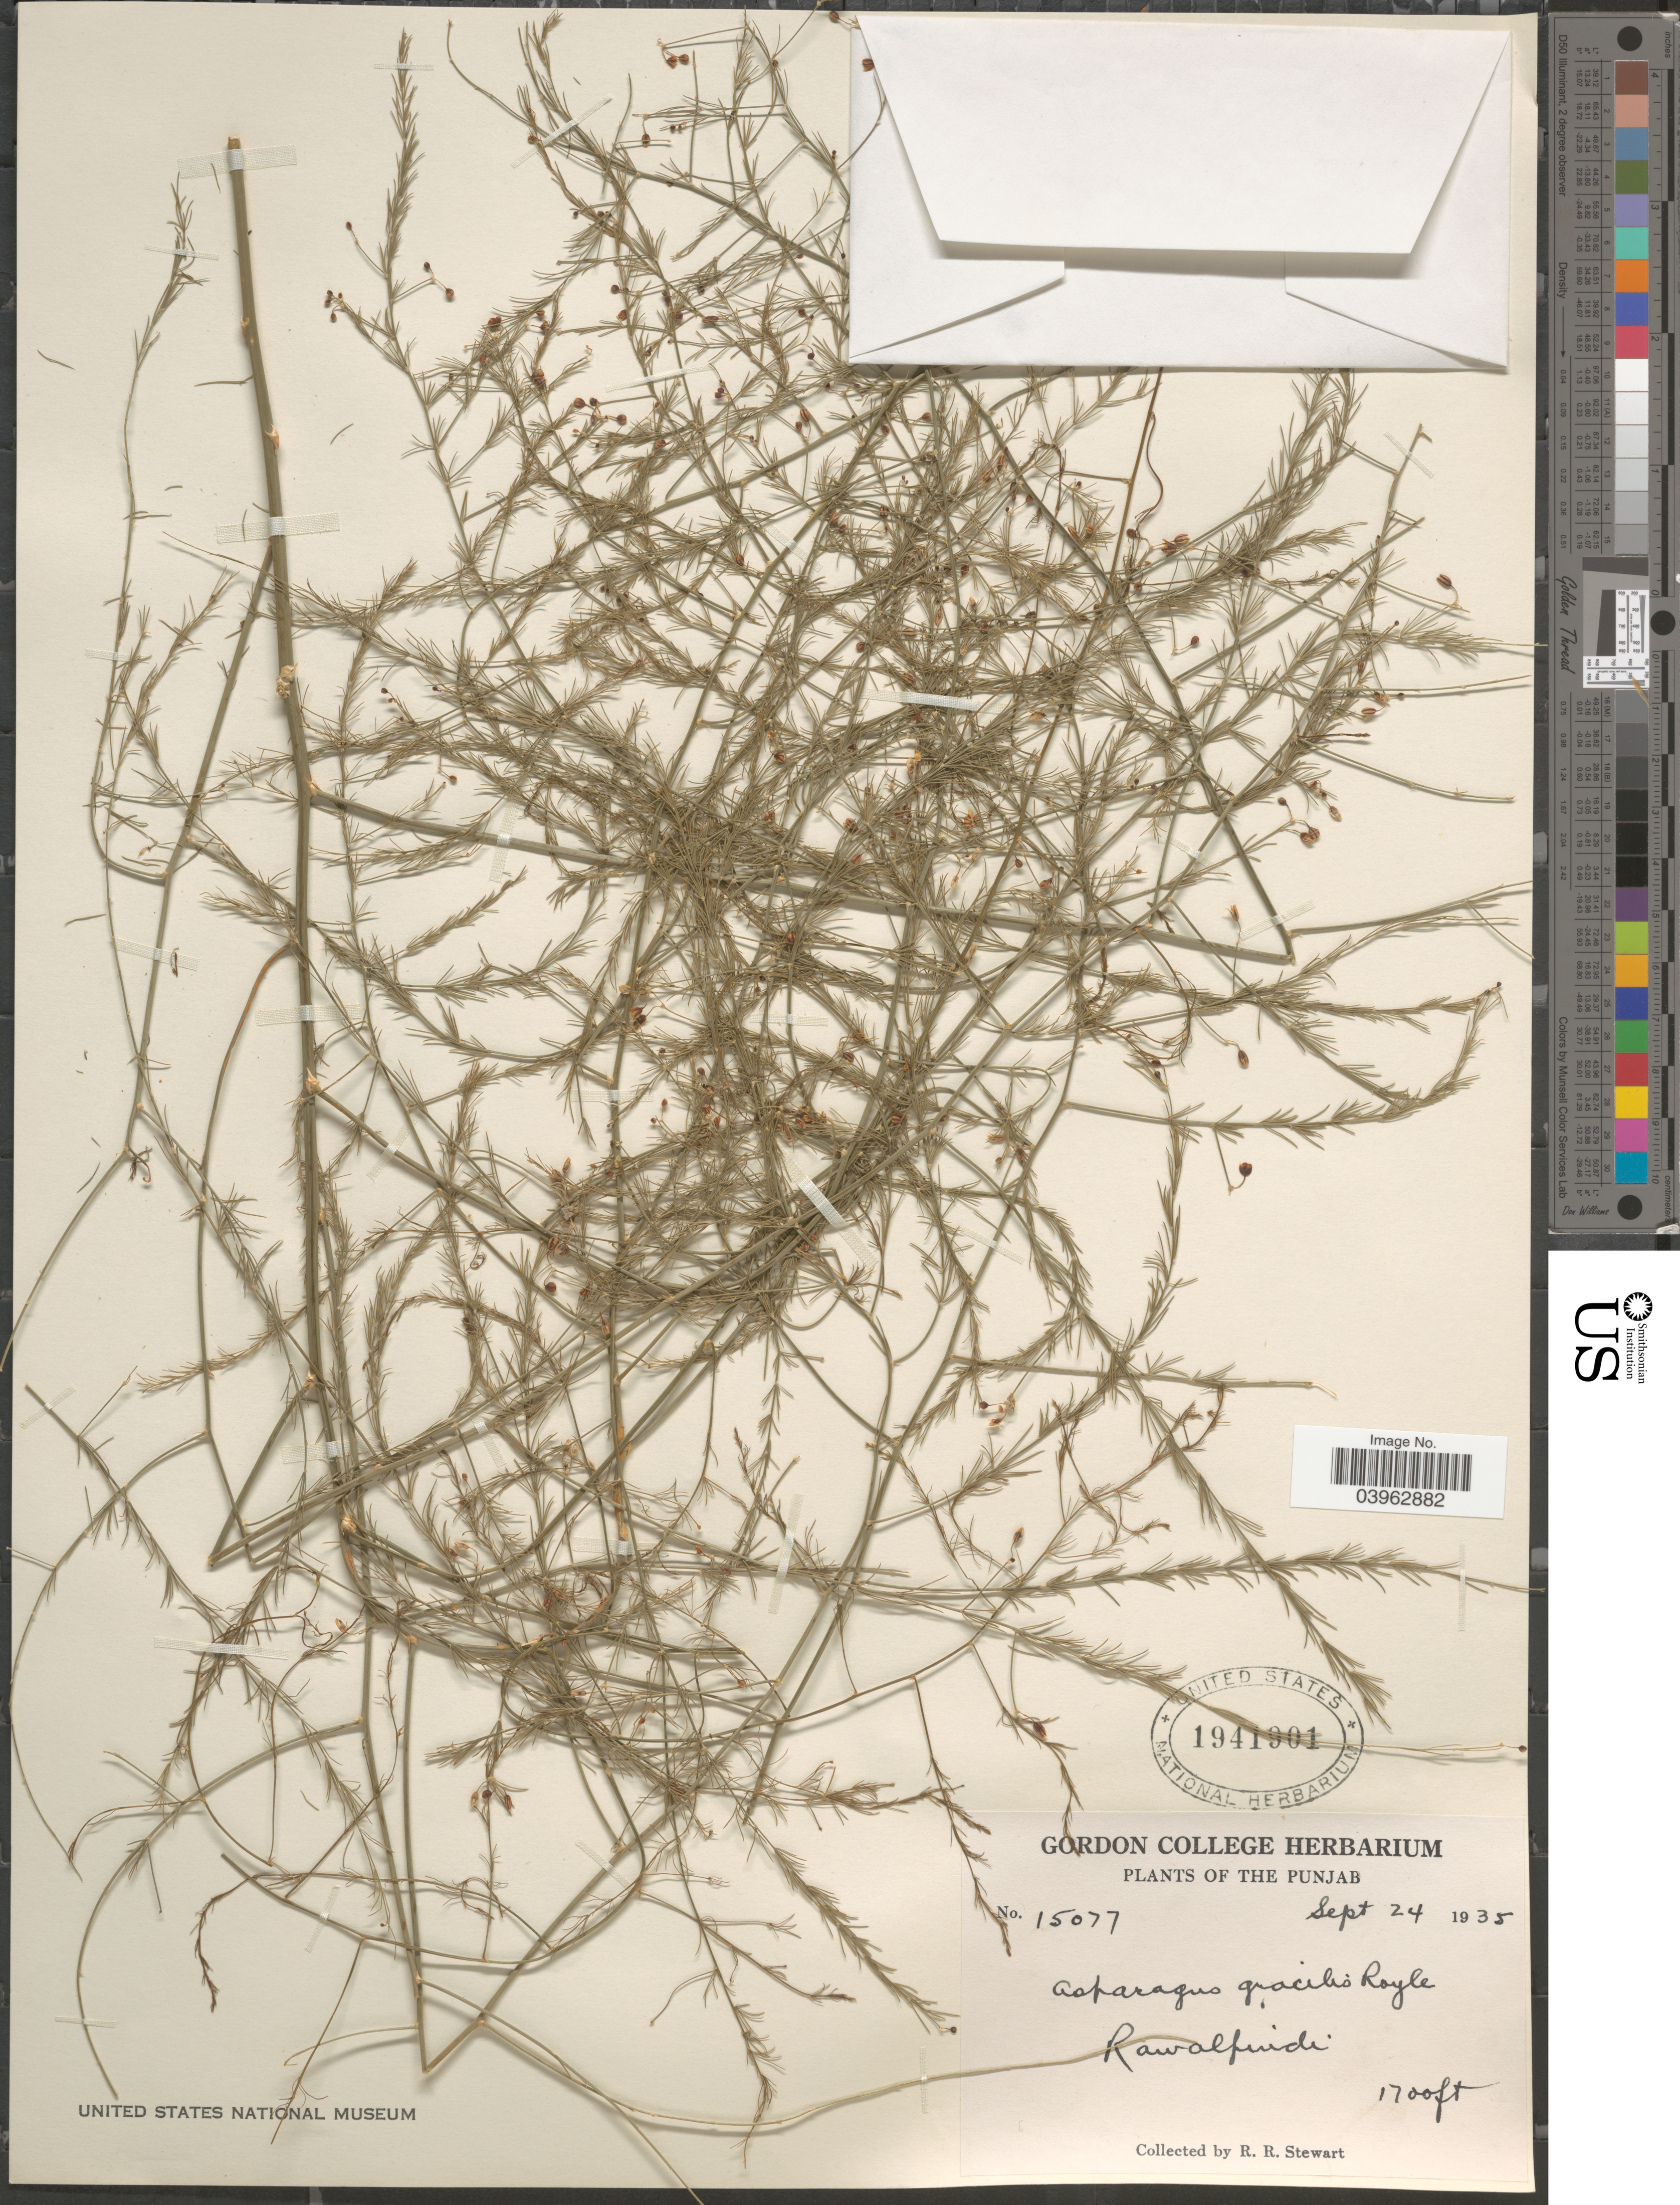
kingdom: Plantae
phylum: Tracheophyta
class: Liliopsida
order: Asparagales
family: Asparagaceae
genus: Asparagus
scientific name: Asparagus gracilis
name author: Salisb.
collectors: R. Stewart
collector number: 15077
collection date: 1935-09-24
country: Pakistan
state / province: Punjab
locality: The Punjab. Rawalpindi.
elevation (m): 518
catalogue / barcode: US 1941901